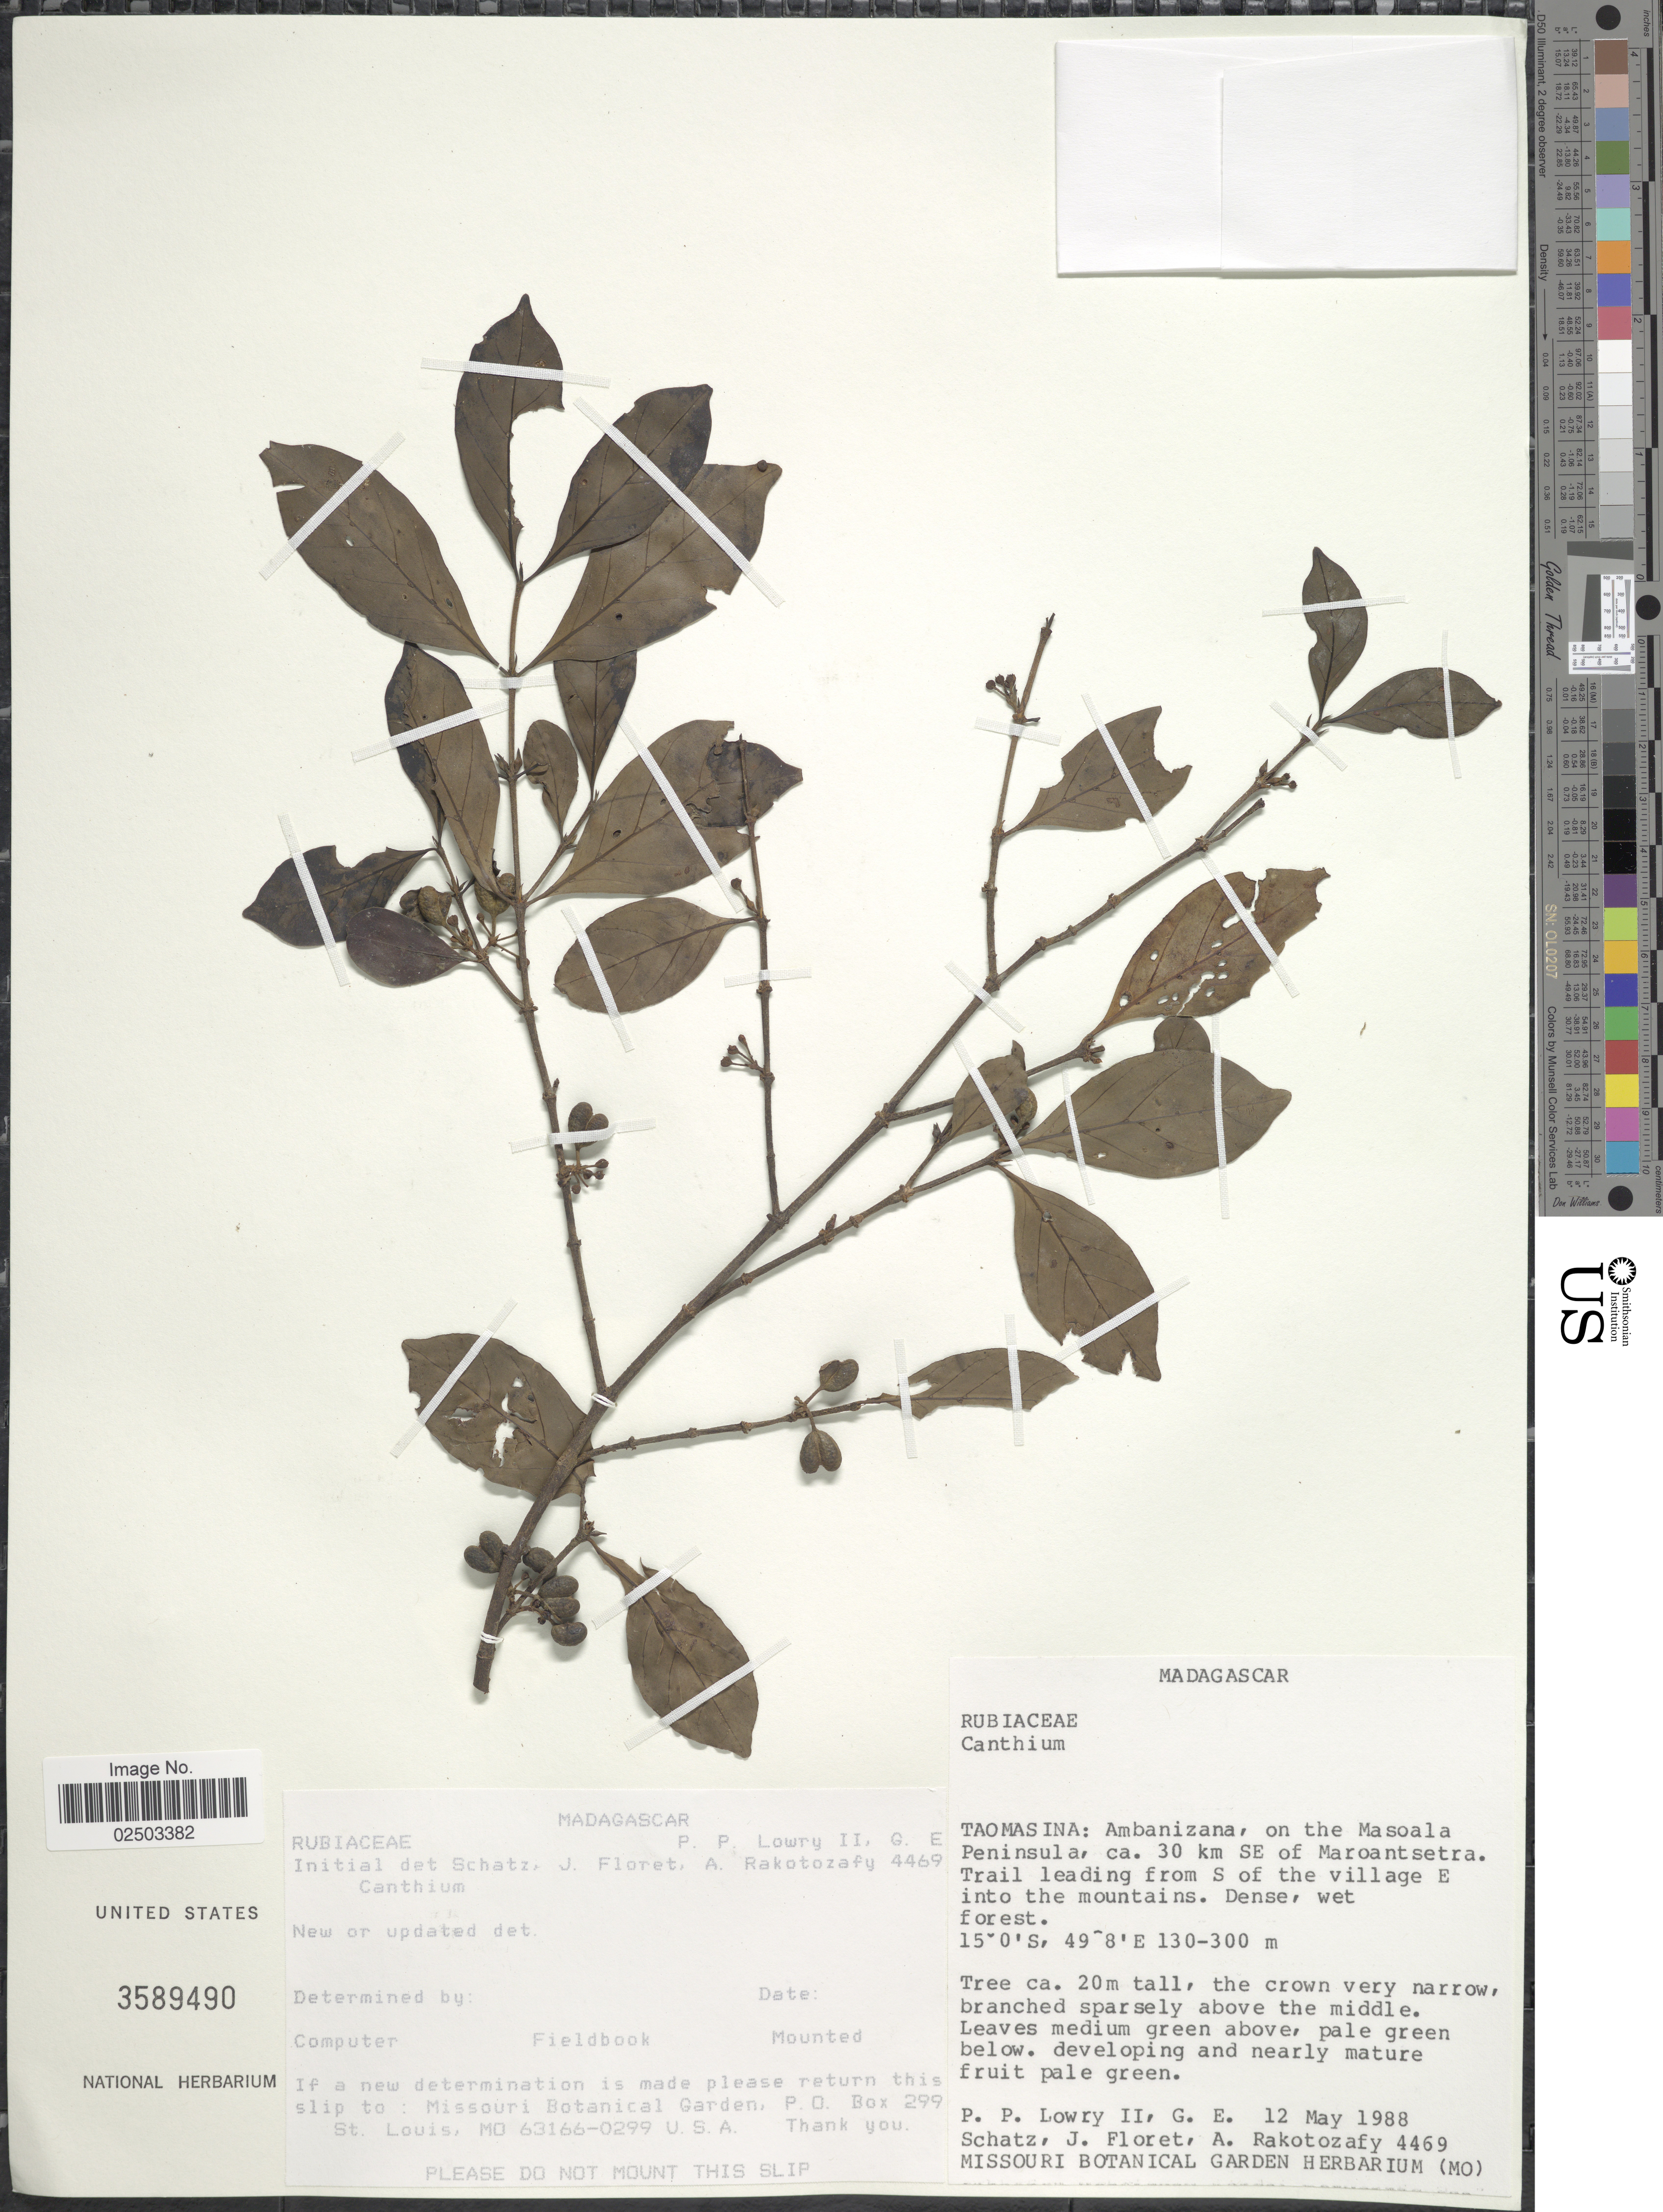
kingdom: Plantae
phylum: Tracheophyta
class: Magnoliopsida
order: Gentianales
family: Rubiaceae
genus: Bridsonia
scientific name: Bridsonia chamaedendrum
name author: (Kuntze) Verstraete & A.E. van Wyk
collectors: P. P. Lowry, G. Schatz, J. Floret & A. Rakotozafy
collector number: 4469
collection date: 1988-05-12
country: Madagascar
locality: Taomasina: Ambanizana, on the Masoala Peninsula, ca. 30 km SE of Maroantsetra, trail leading from S of the village E into the mountains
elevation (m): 130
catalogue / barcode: US 3589490